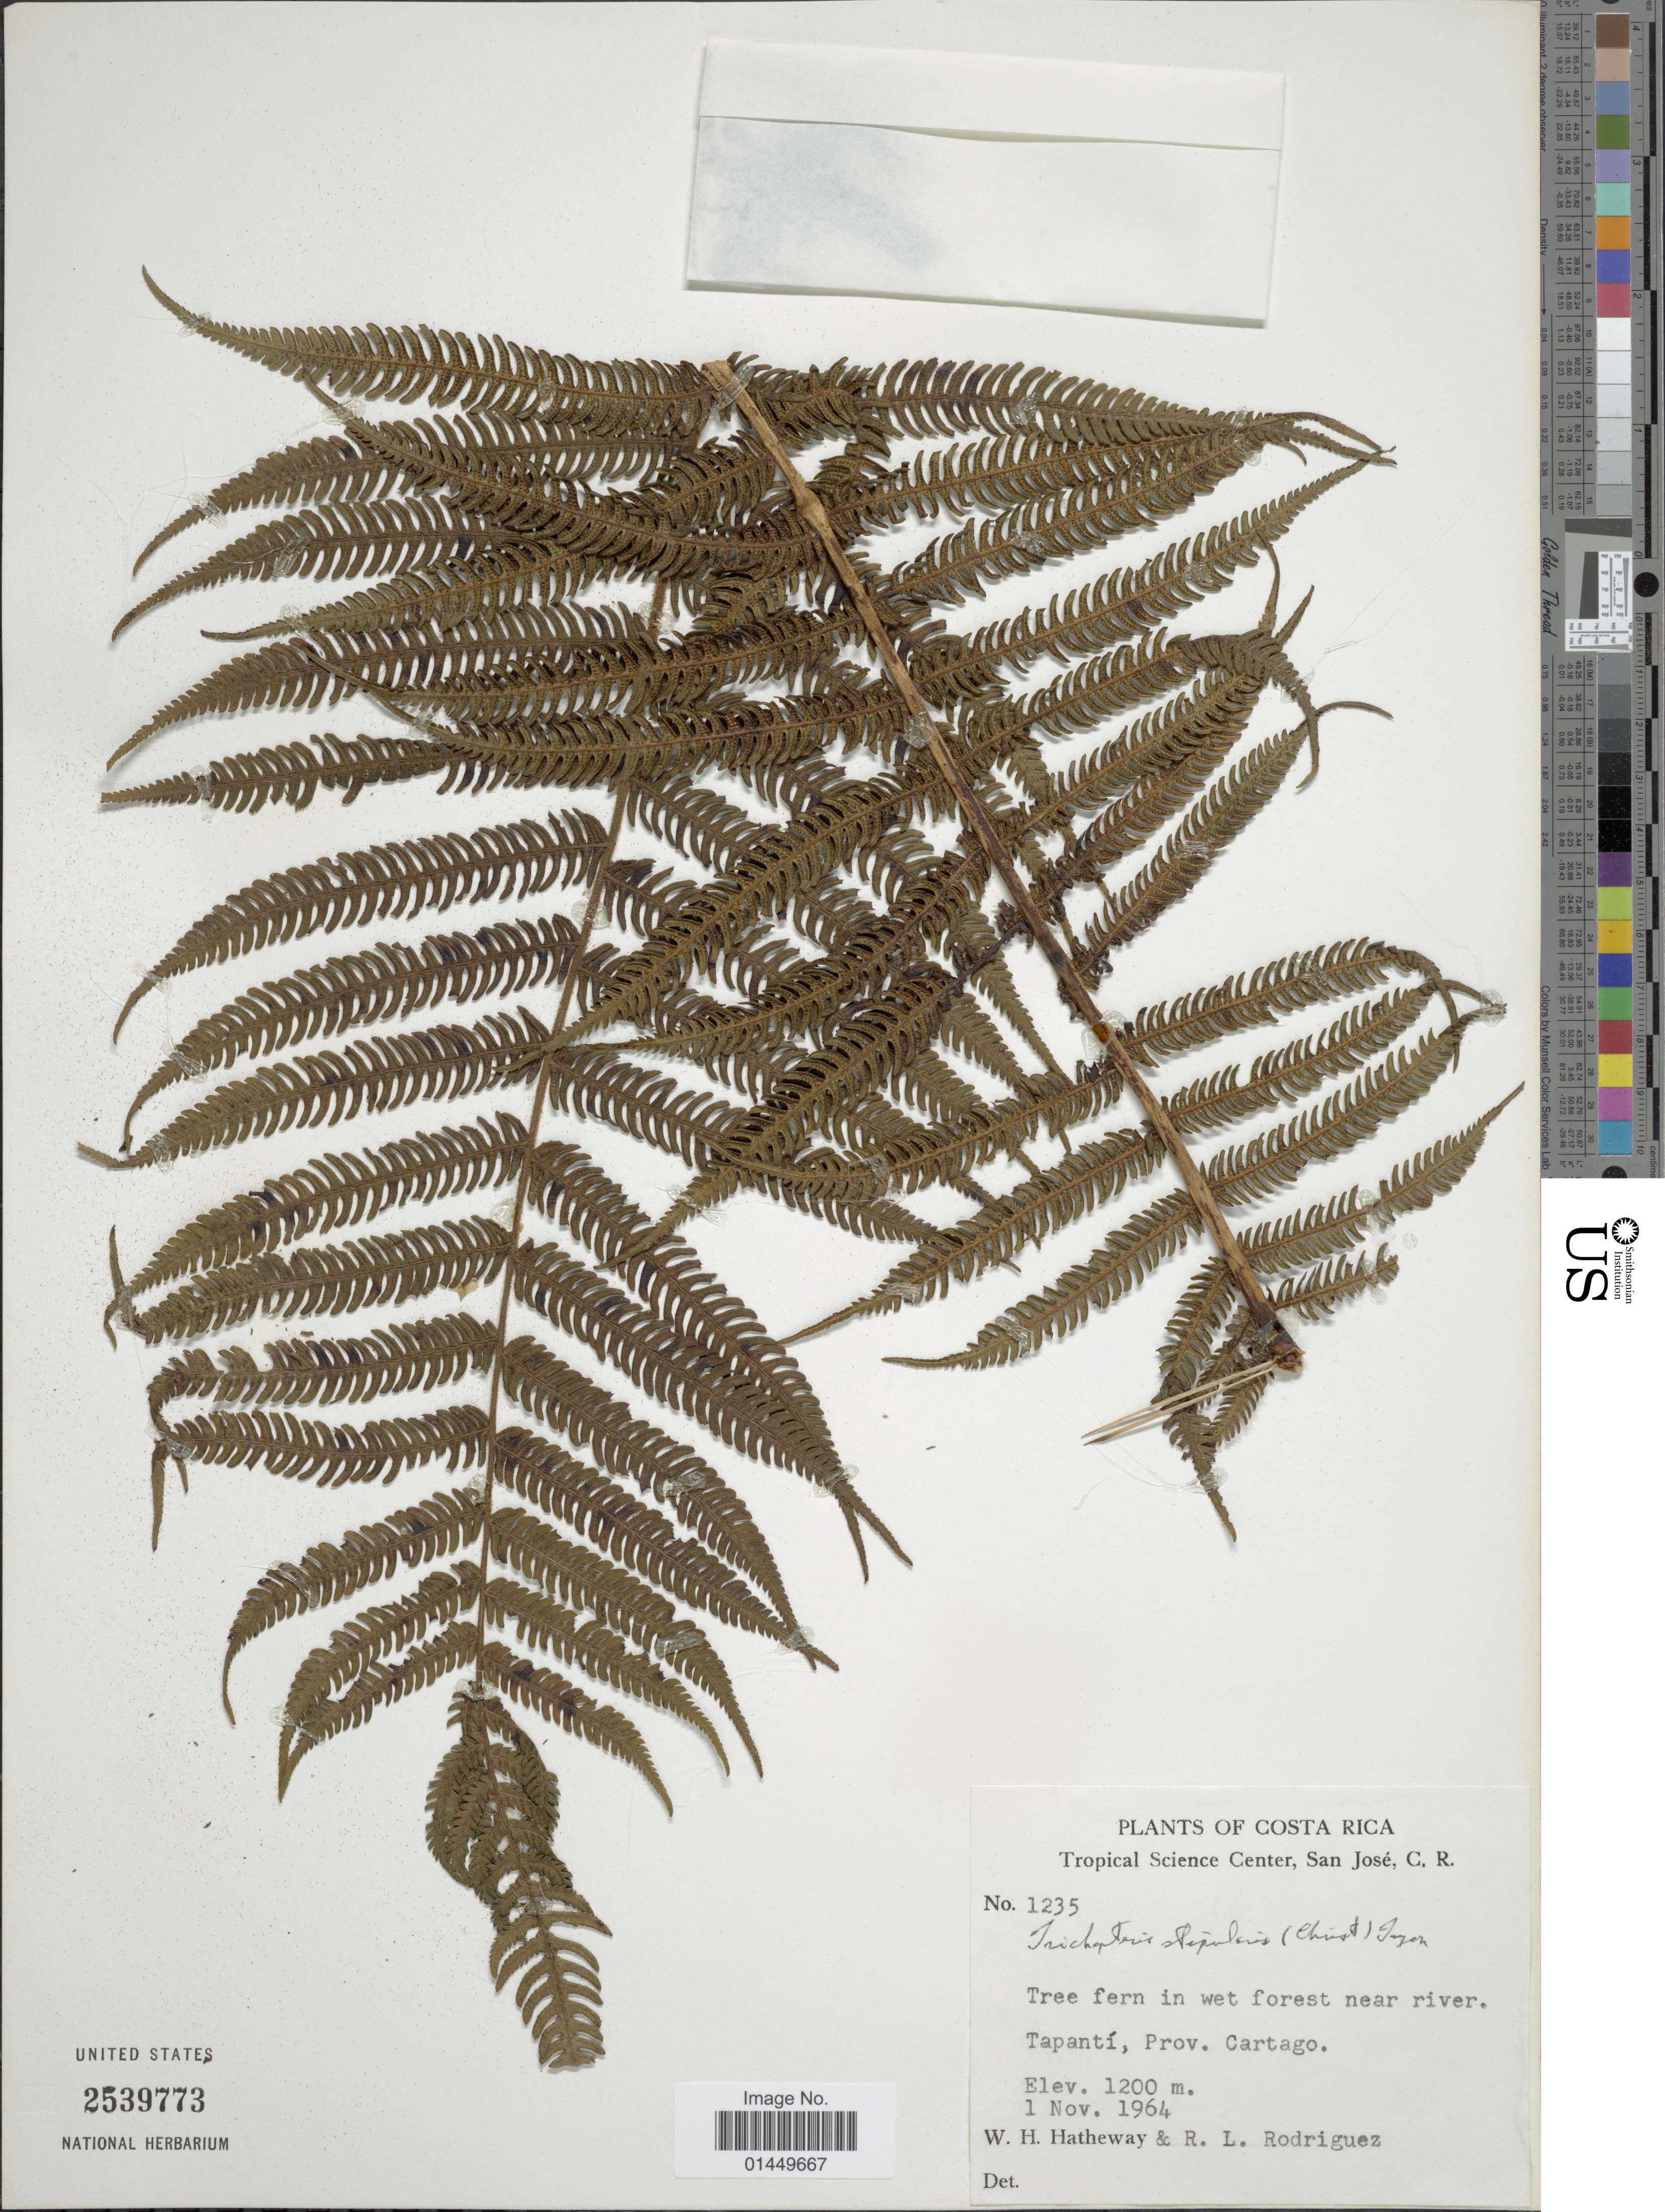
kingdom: Plantae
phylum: Tracheophyta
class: Polypodiopsida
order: Cyatheales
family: Cyatheaceae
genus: Cyathea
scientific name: Cyathea stipularis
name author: (Christ) Domin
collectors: W. H. Hatheway & R. Rodriguez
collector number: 1235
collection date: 1964-11-01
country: Costa Rica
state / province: San José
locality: Tropical Science Center, San Jose, C. R. Tapanti, Prov. Cartago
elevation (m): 1200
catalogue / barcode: US 2539773